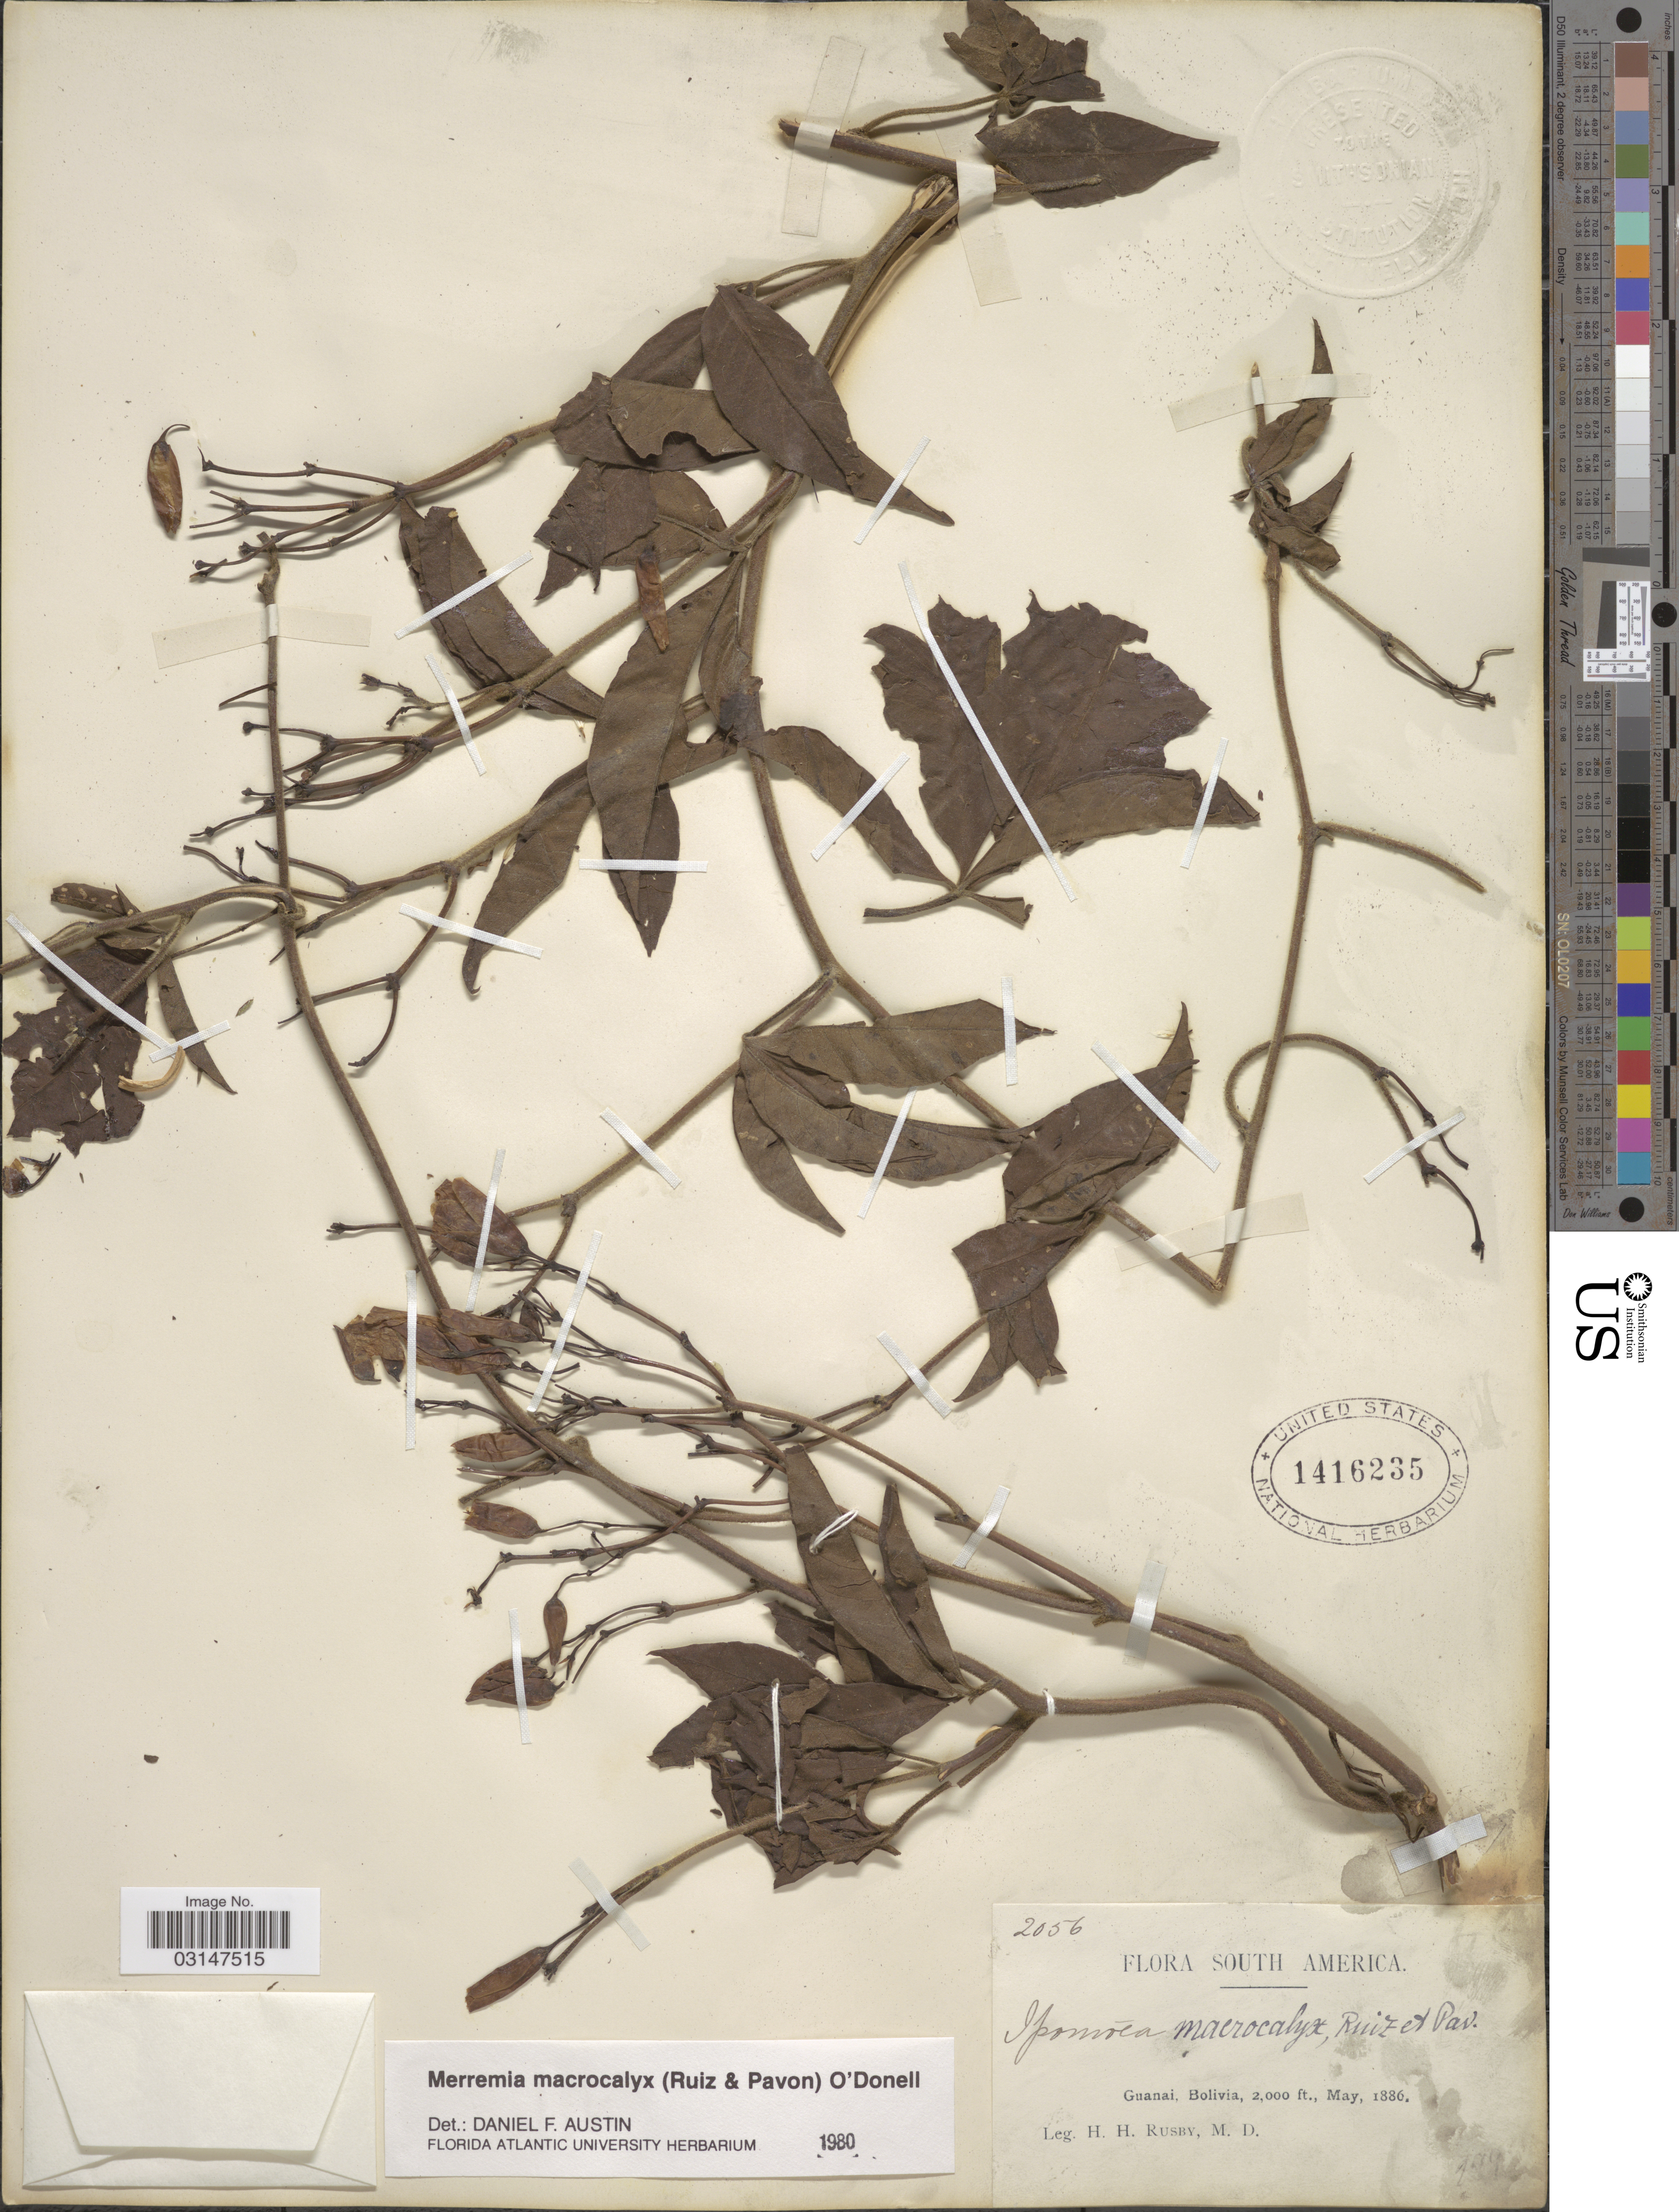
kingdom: Plantae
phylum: Tracheophyta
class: Magnoliopsida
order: Solanales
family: Convolvulaceae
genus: Distimake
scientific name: Distimake macrocalyx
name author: (Ruiz & Pav.) A. R. Simões & Staples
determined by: Strong, Mark T., (BOT), Smithsonian Institution - National Museum of Natural History (UNITED STATES)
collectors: H. H. Rusby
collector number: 2056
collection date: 1886-05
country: Bolivia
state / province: La Páz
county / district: Larecaja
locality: Guanay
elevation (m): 610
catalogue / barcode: US 1416235